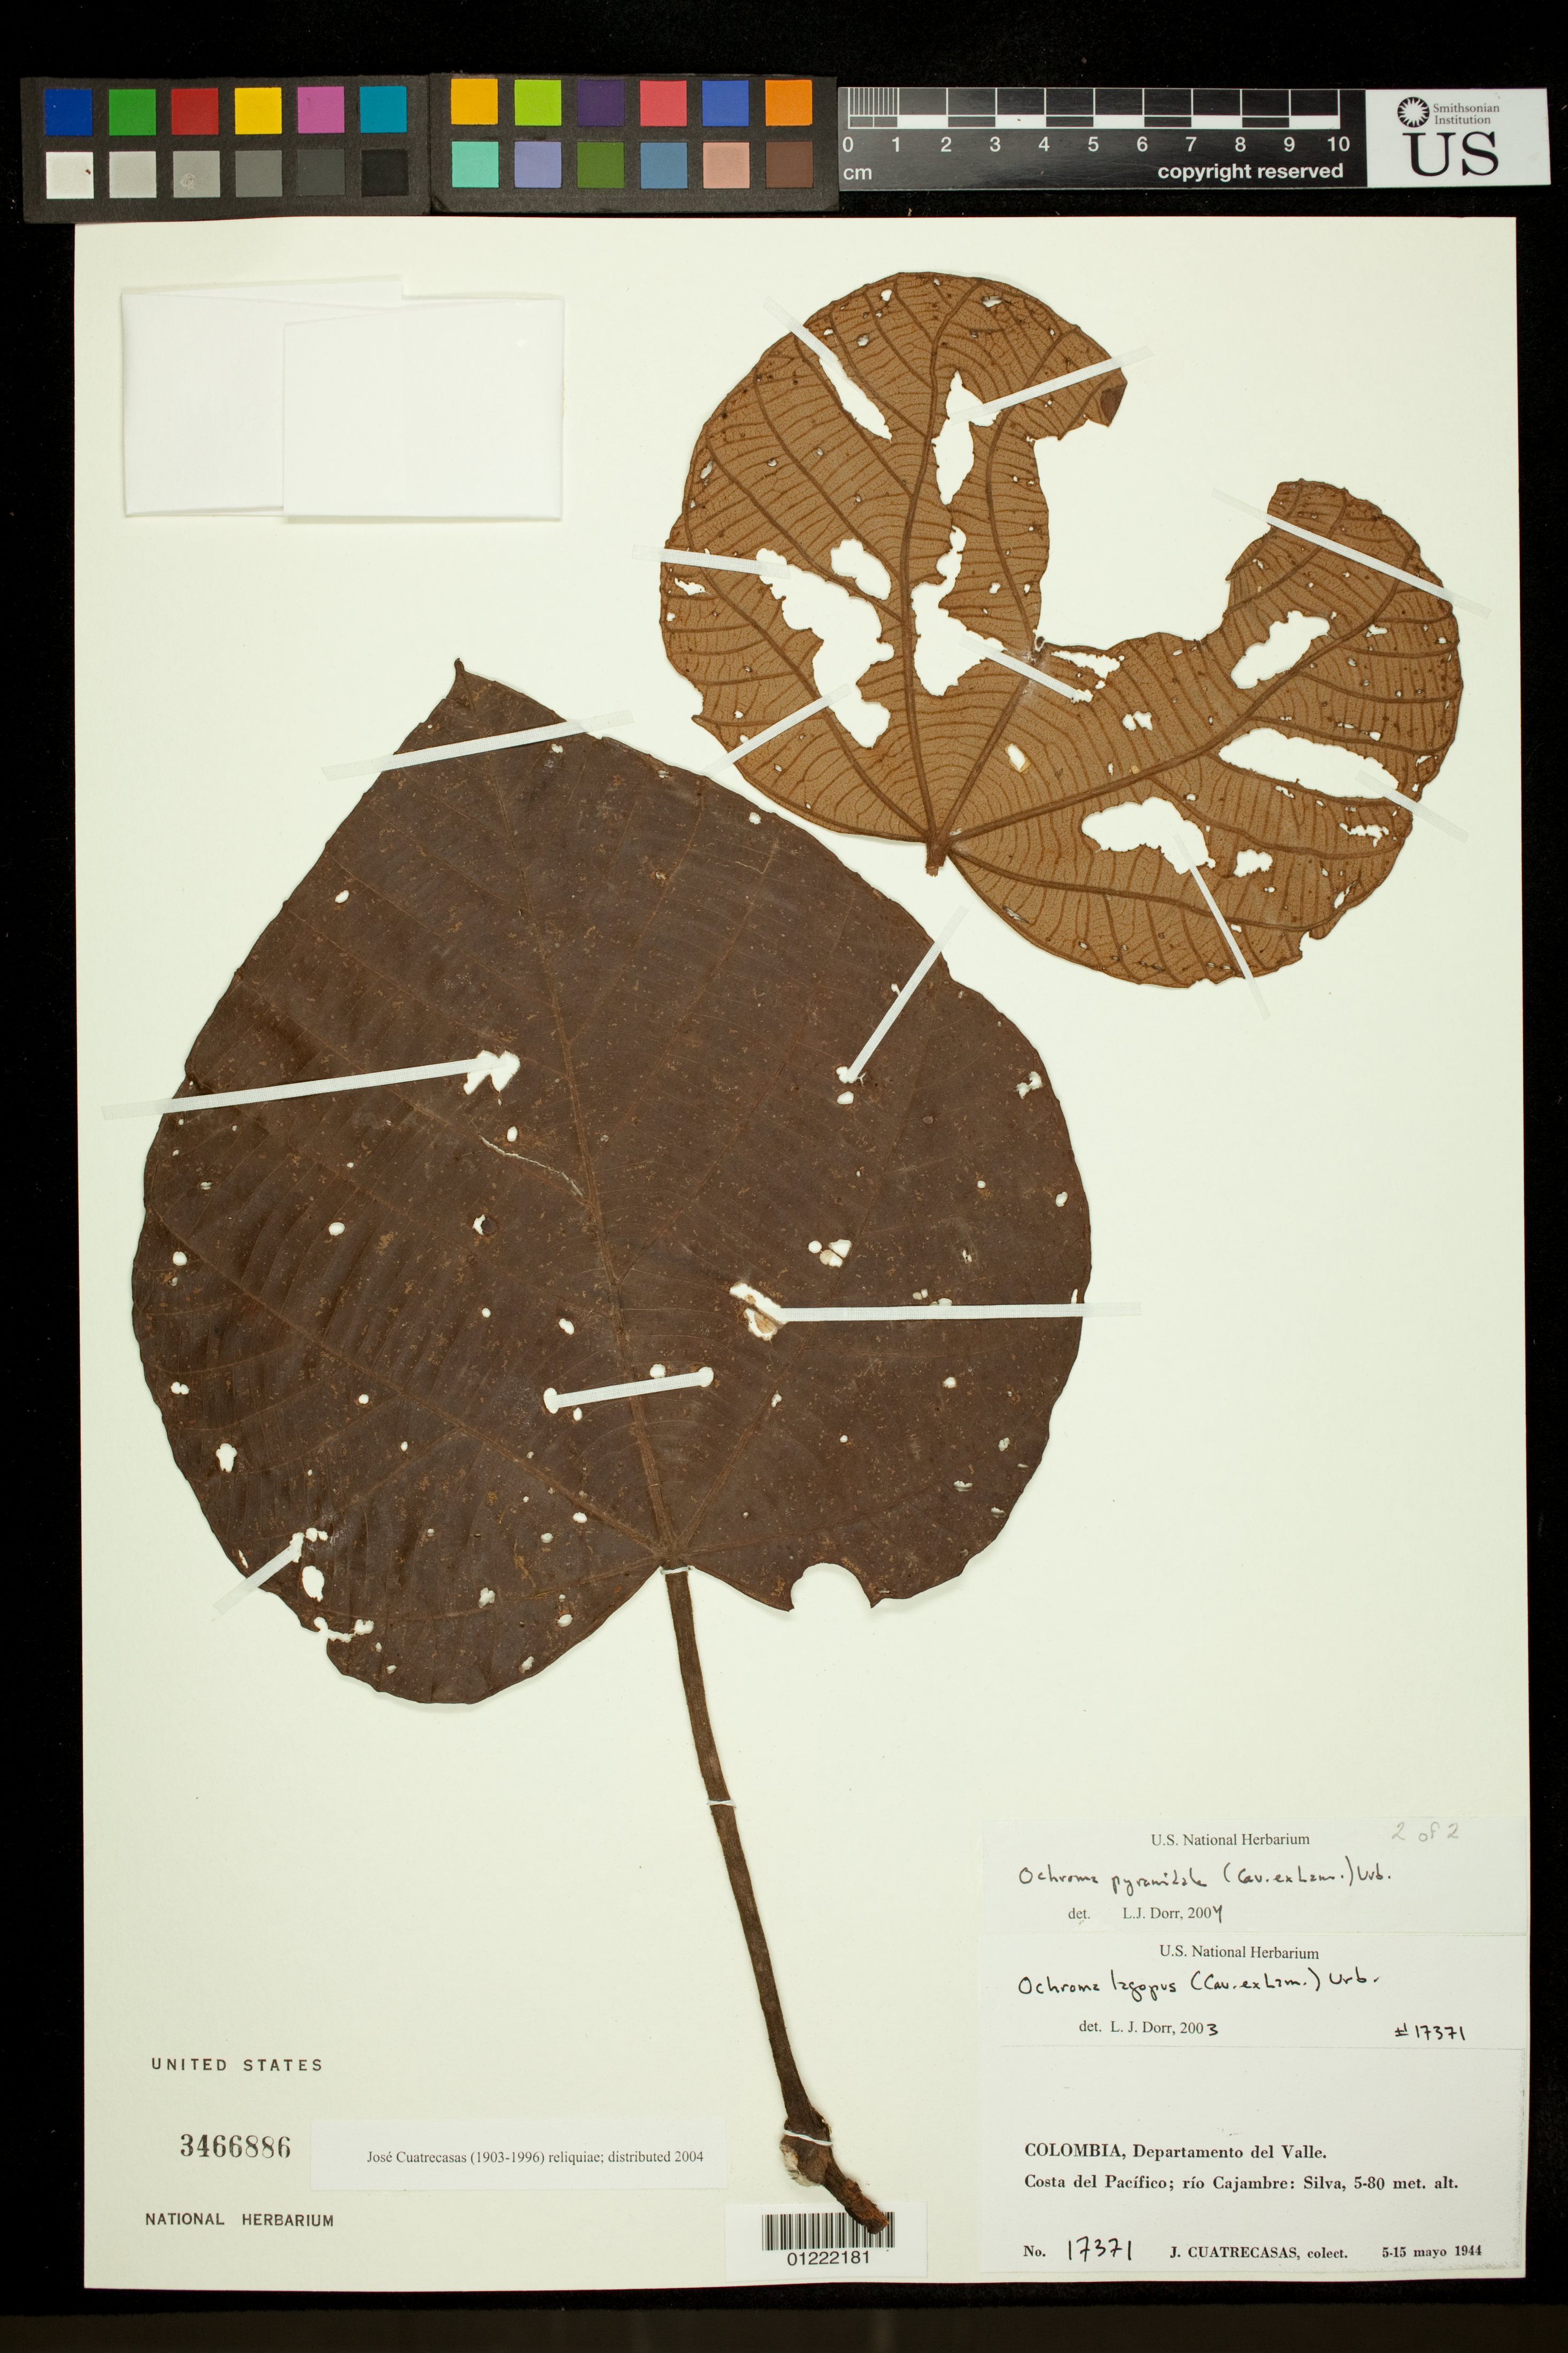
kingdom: Plantae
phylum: Tracheophyta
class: Magnoliopsida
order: Malvales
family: Malvaceae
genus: Ochroma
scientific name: Ochroma pyramidale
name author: (Cav. ex Lam.) Urb.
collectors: J. Cuatrecasas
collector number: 17371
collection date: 1944-05-05/1944-05-15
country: Colombia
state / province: Valle del Cauca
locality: Departamento del Valle. Costa del Pacifico; río Cajambre: Silva.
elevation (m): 5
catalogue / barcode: US 3466886